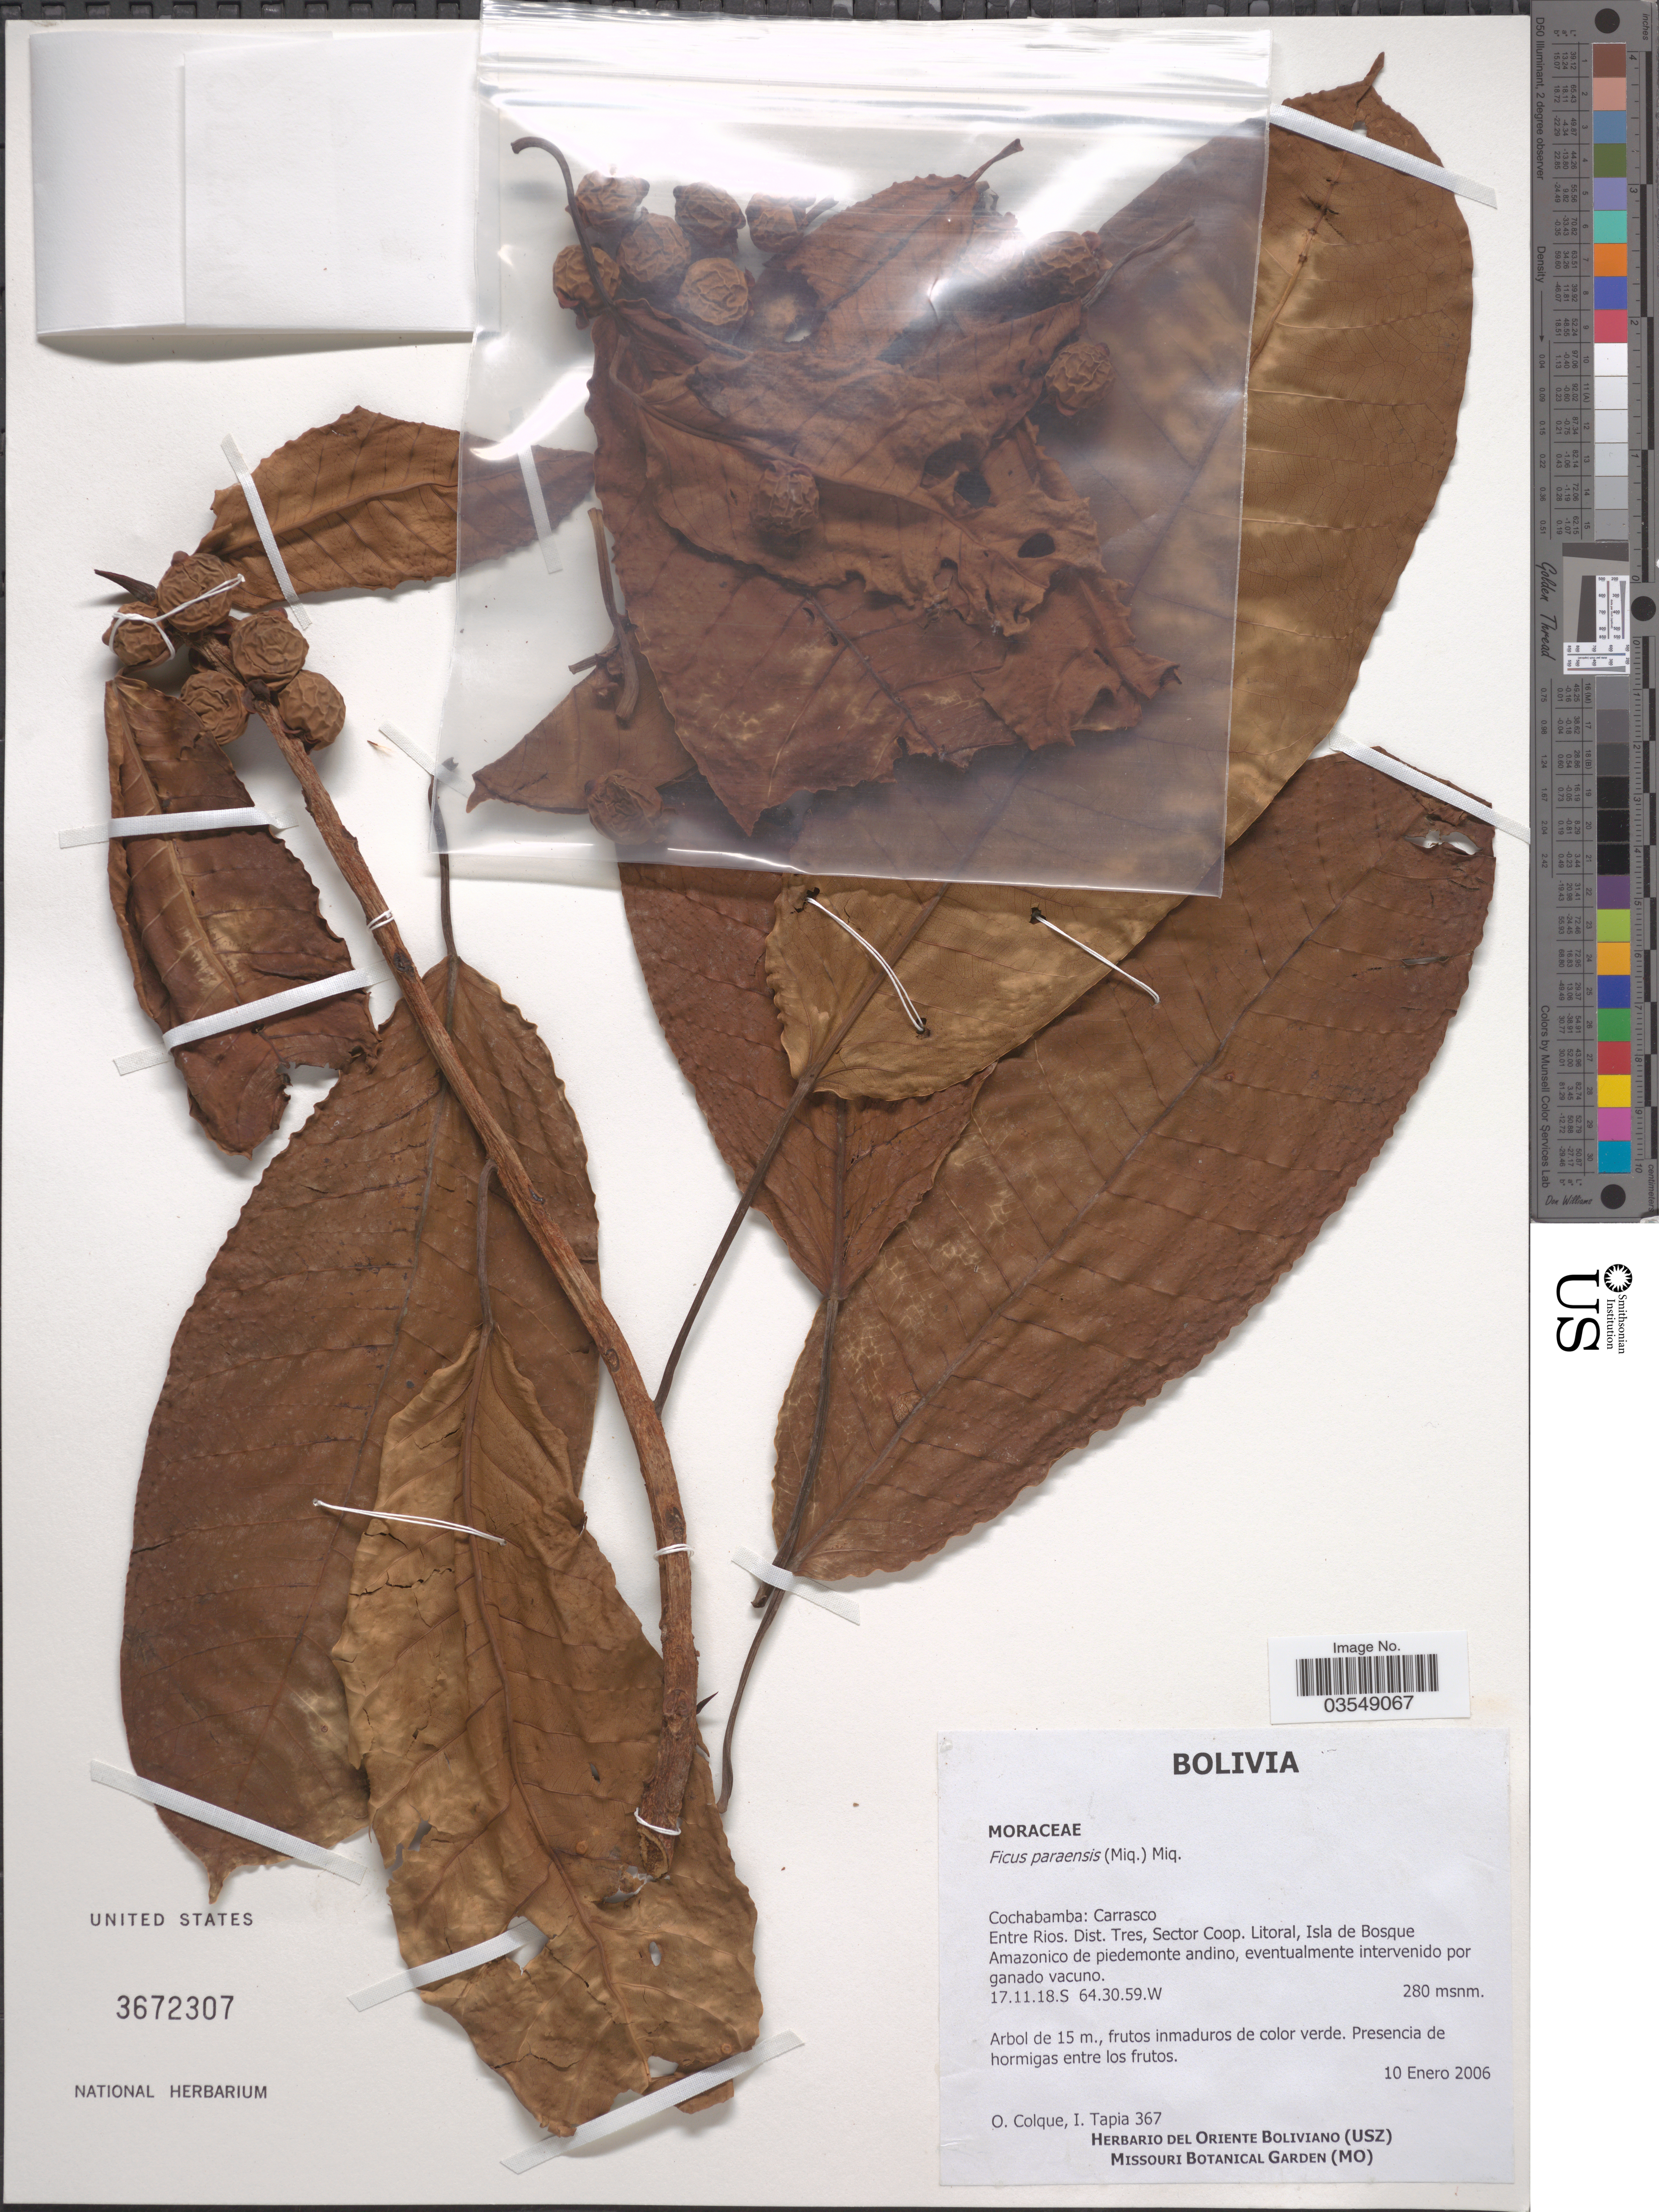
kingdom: Plantae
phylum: Tracheophyta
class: Magnoliopsida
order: Rosales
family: Moraceae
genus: Ficus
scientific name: Ficus paraensis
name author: (Miq.) Miq.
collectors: O. Colque & I. Tapia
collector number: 367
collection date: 2006-01-10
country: Bolivia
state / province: Cochabamba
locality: Carrasco. Entre Rios. Dist. Tres, Sector Coop. Litoral, Isla de Bosque Amazonico de piedemonte andino.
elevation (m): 280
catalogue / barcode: US 3672307